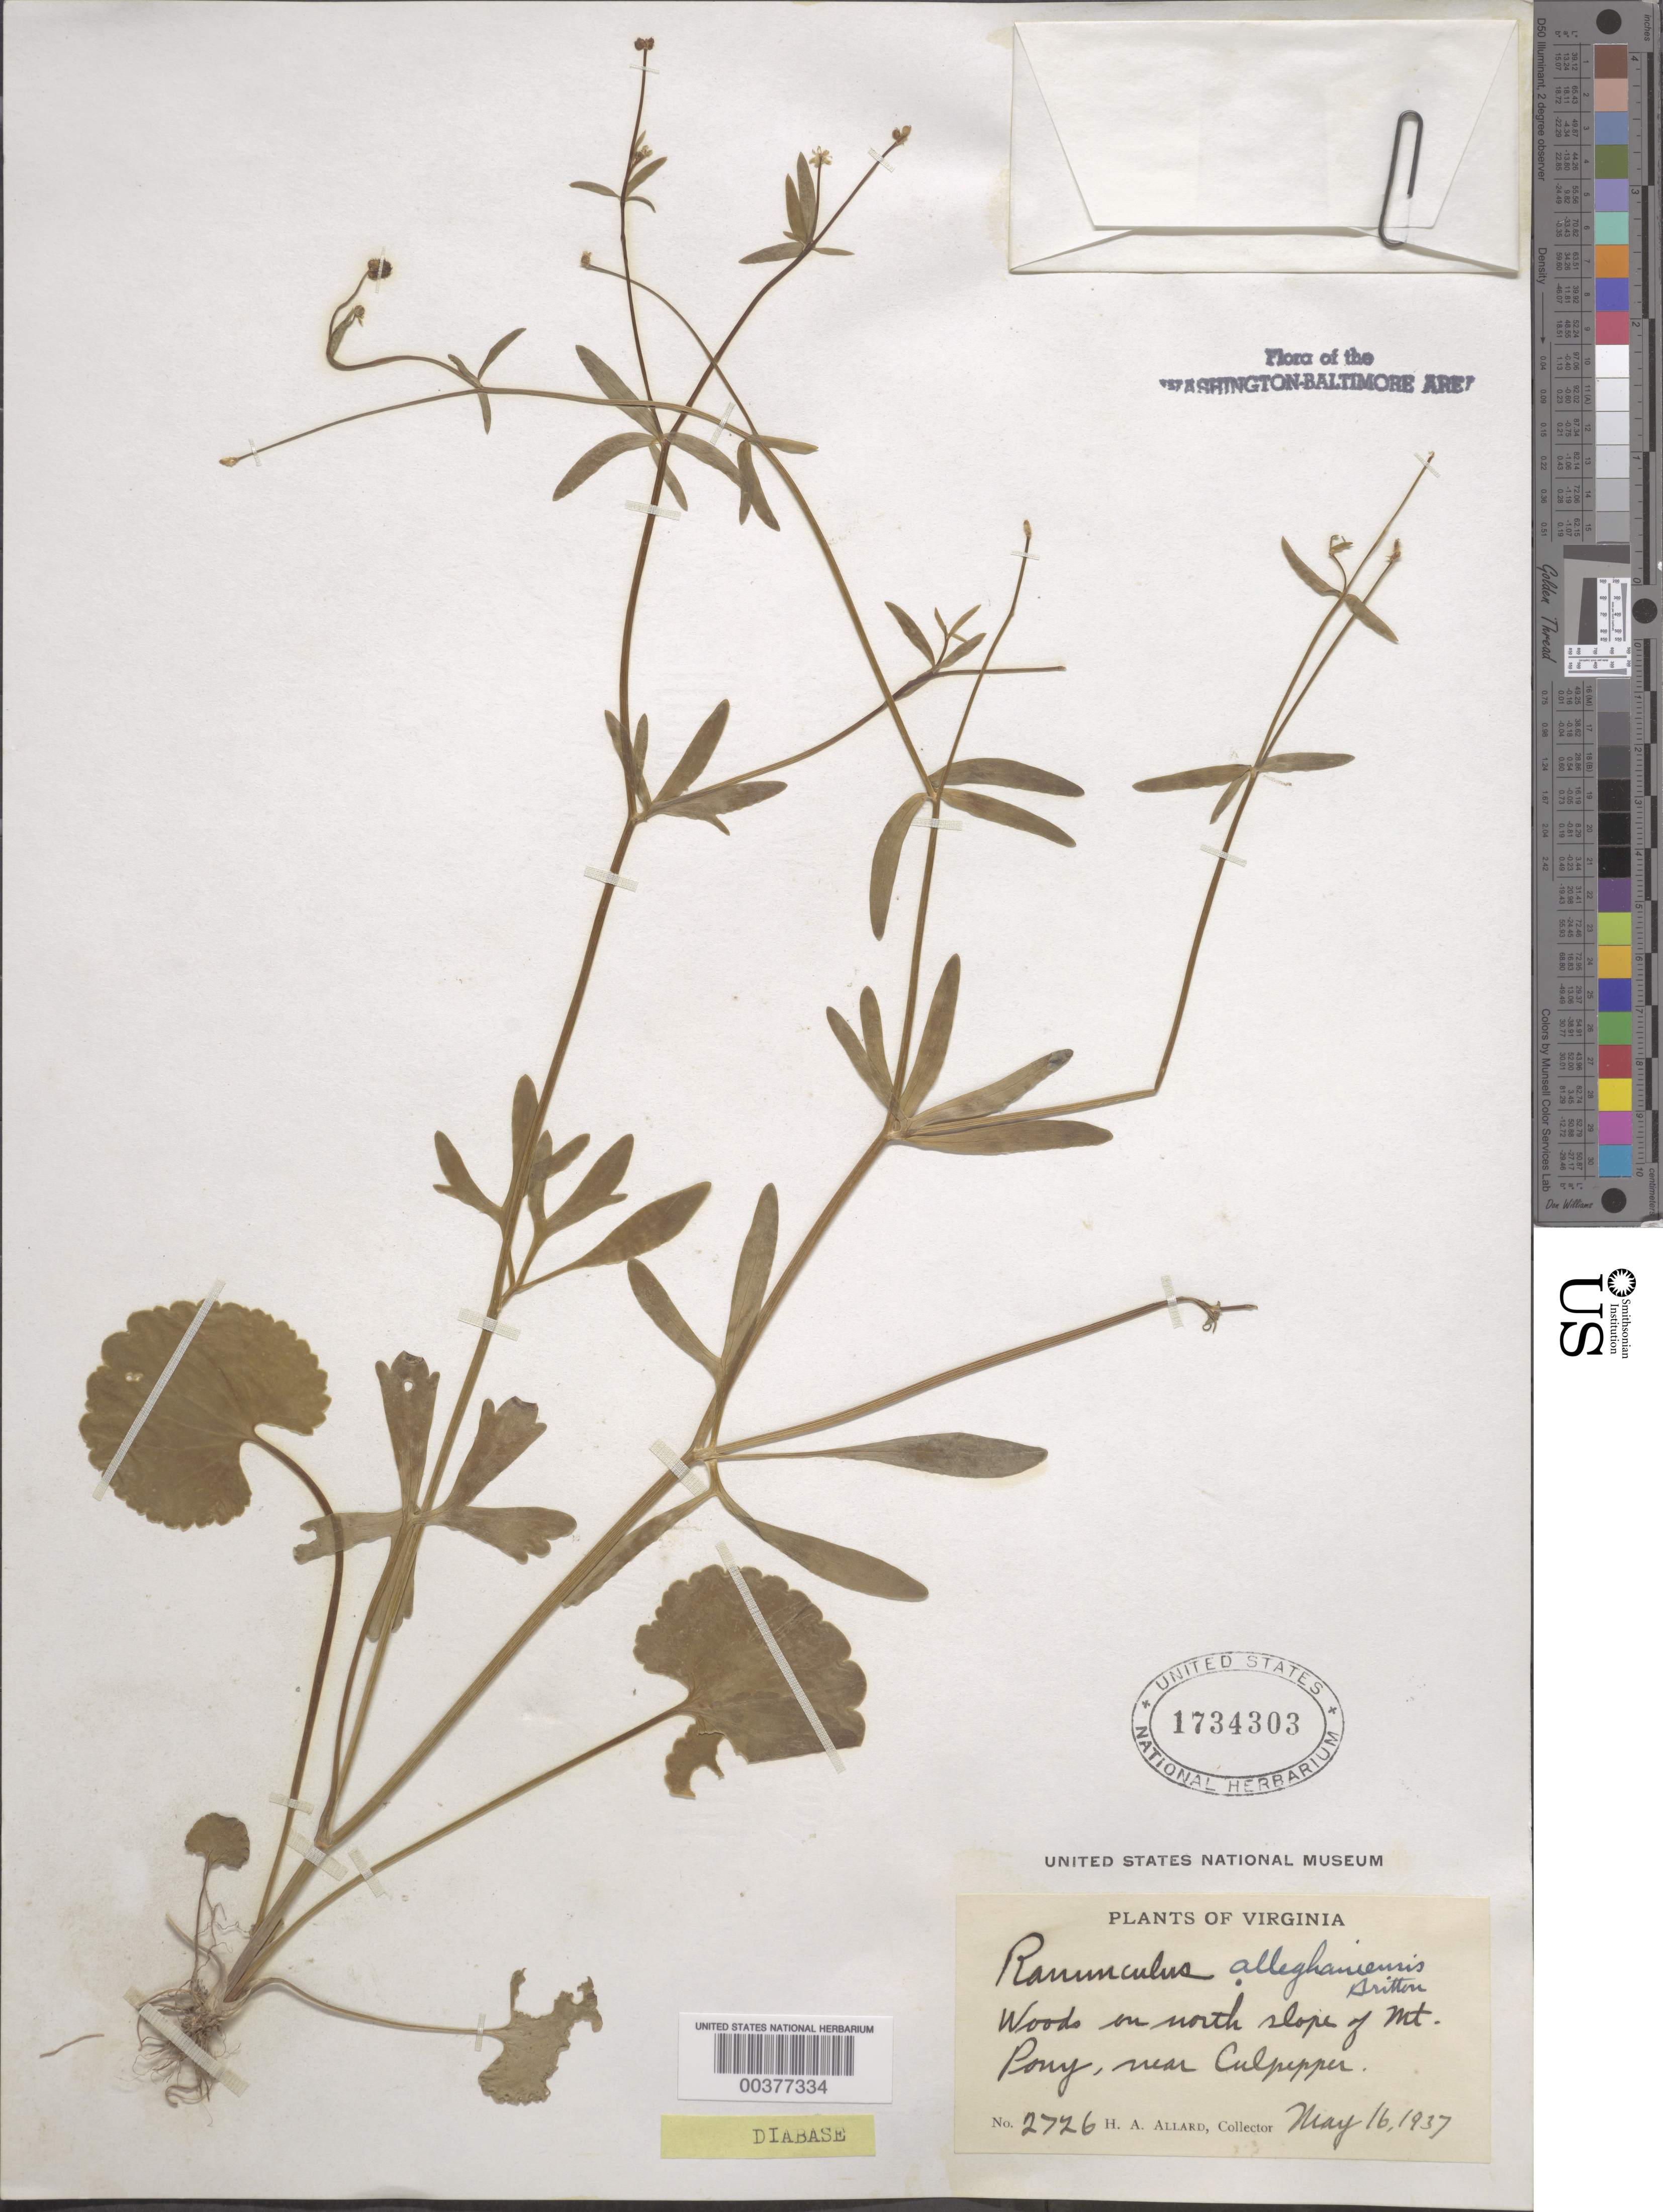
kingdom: Plantae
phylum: Tracheophyta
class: Magnoliopsida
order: Ranunculales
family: Ranunculaceae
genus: Ranunculus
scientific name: Ranunculus allegheniensis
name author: Britton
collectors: H. A. Allard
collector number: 2726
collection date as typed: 16 May 1937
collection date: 1937-05-16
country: United States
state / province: Virginia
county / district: Culpeper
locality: Mount Pony, near Culpepper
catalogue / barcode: US 1734303